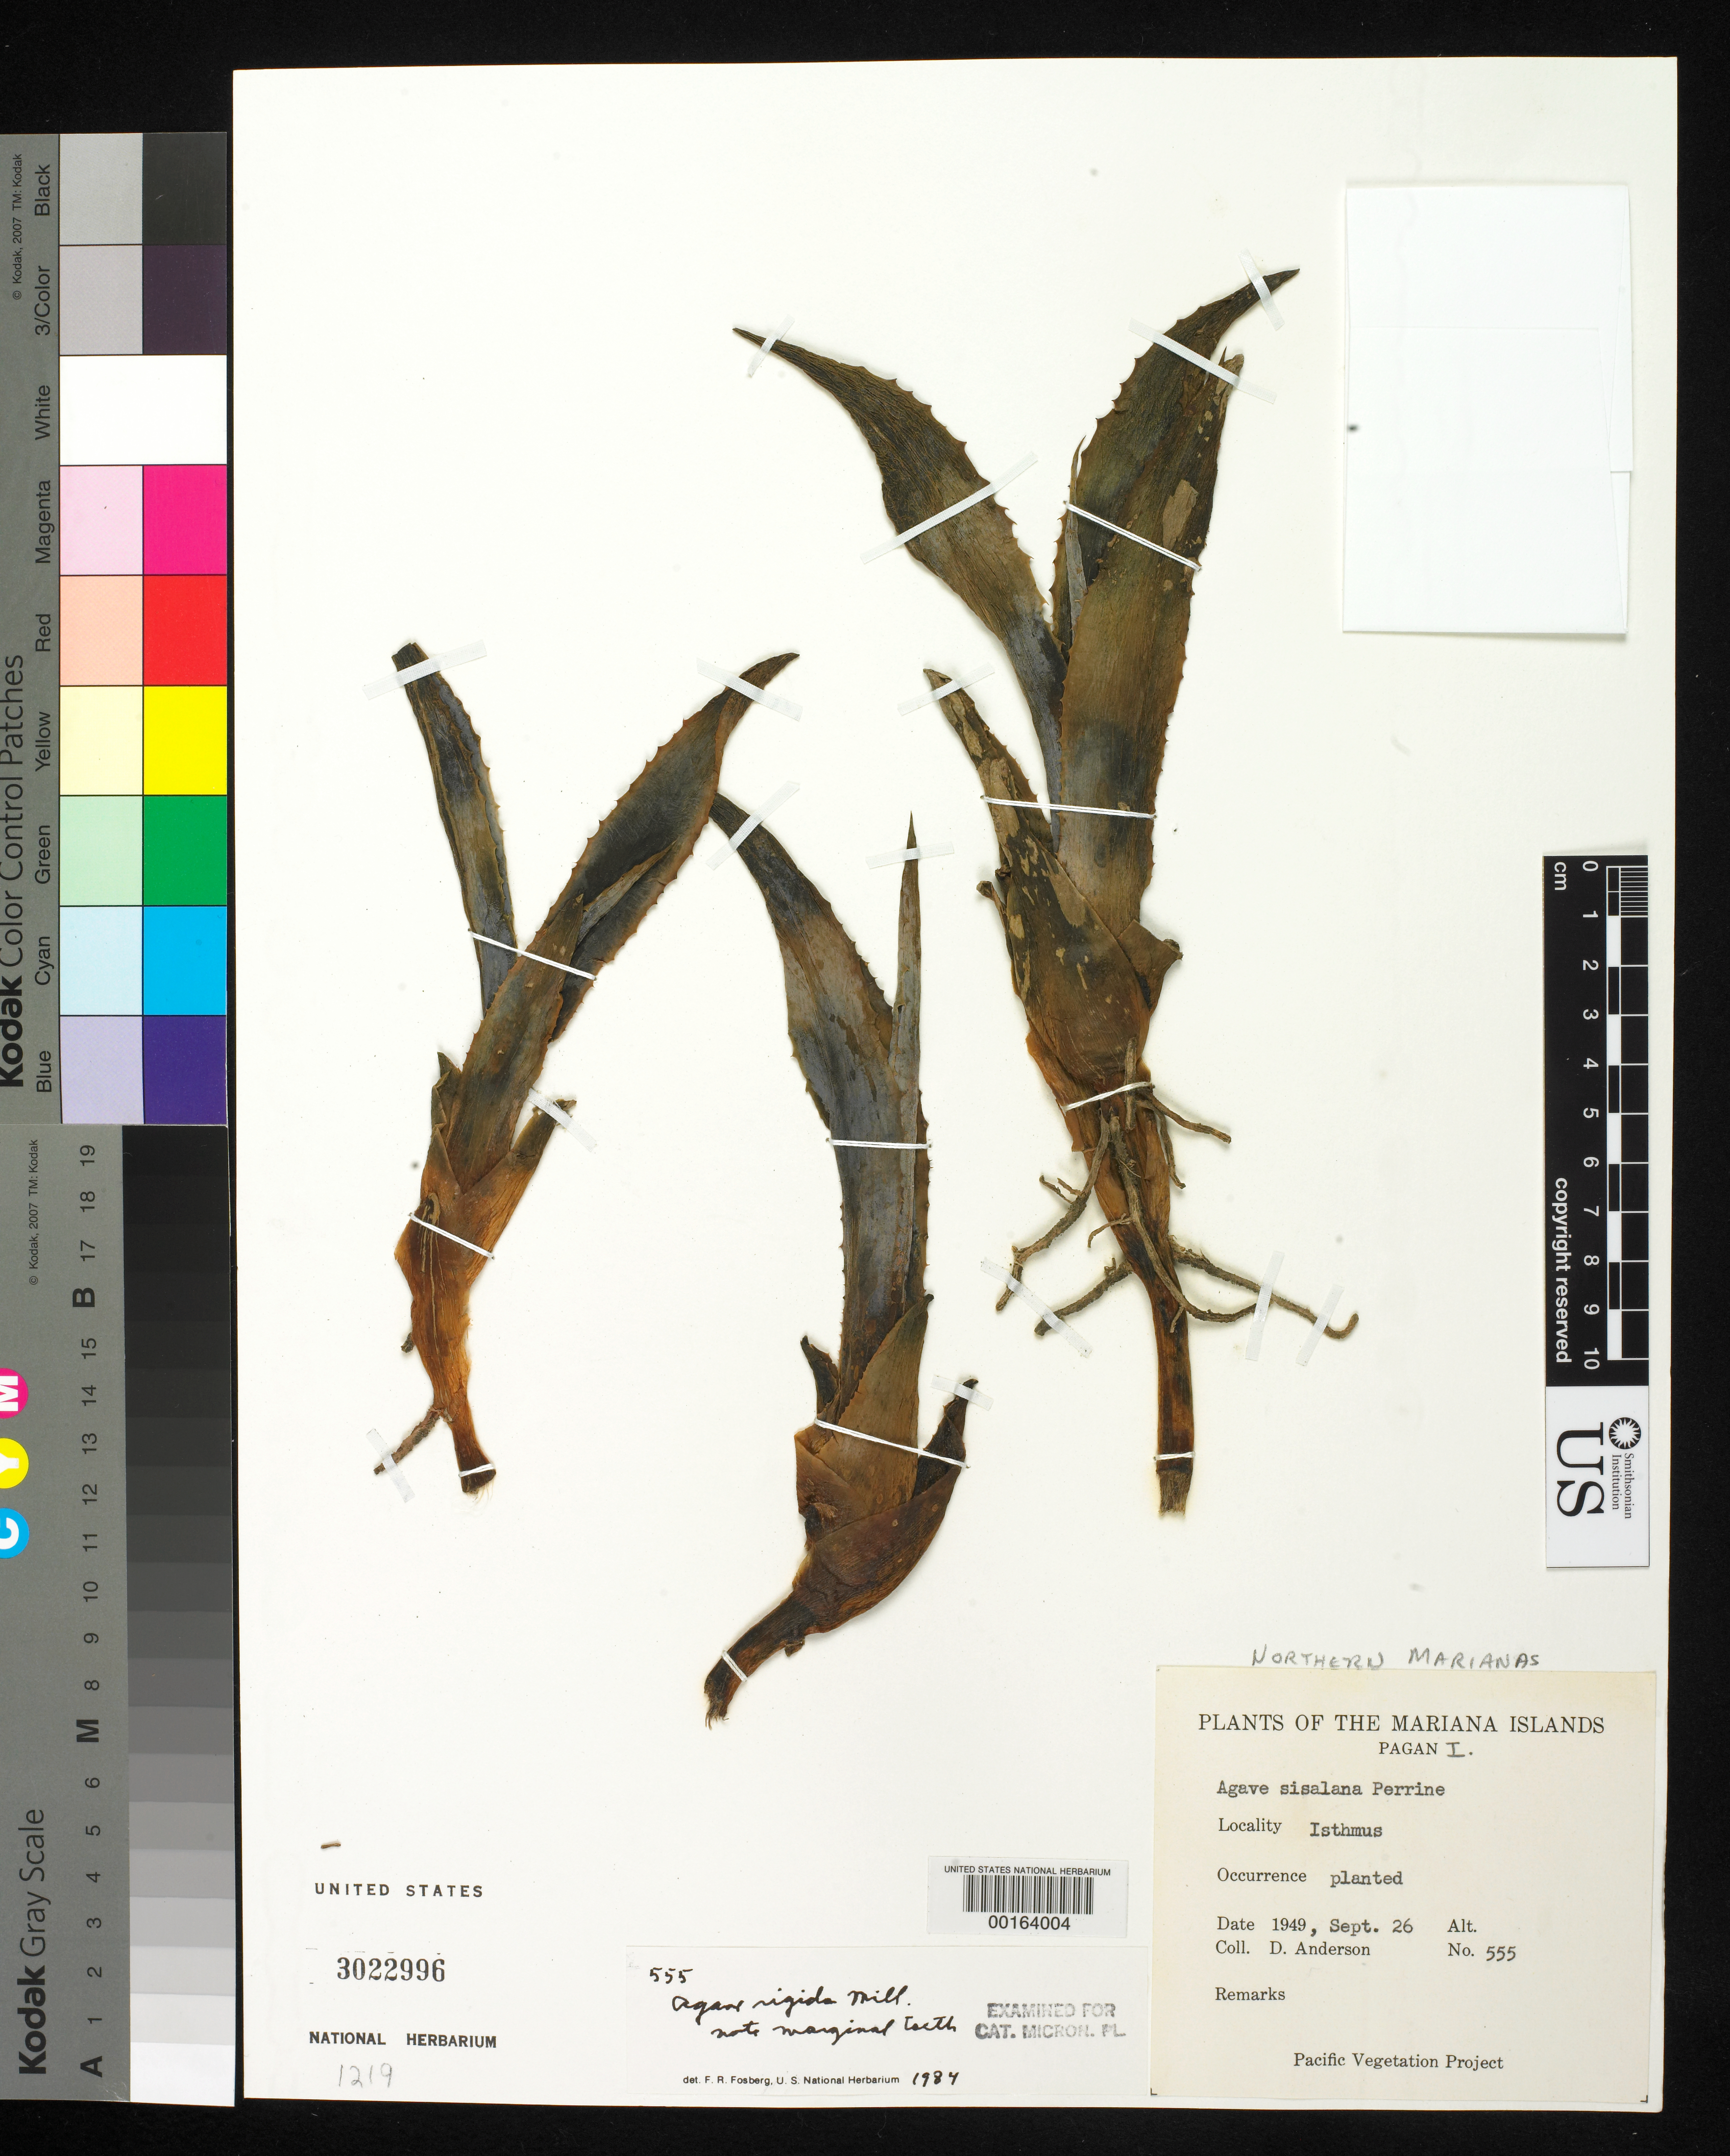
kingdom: Plantae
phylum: Tracheophyta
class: Liliopsida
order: Asparagales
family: Asparagaceae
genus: Agave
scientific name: Agave rigida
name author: Mill.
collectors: D. Anderson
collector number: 555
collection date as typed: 26 Sep 1949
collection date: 1949-09-26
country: Northern Mariana Islands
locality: Isthmus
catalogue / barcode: US 3022996